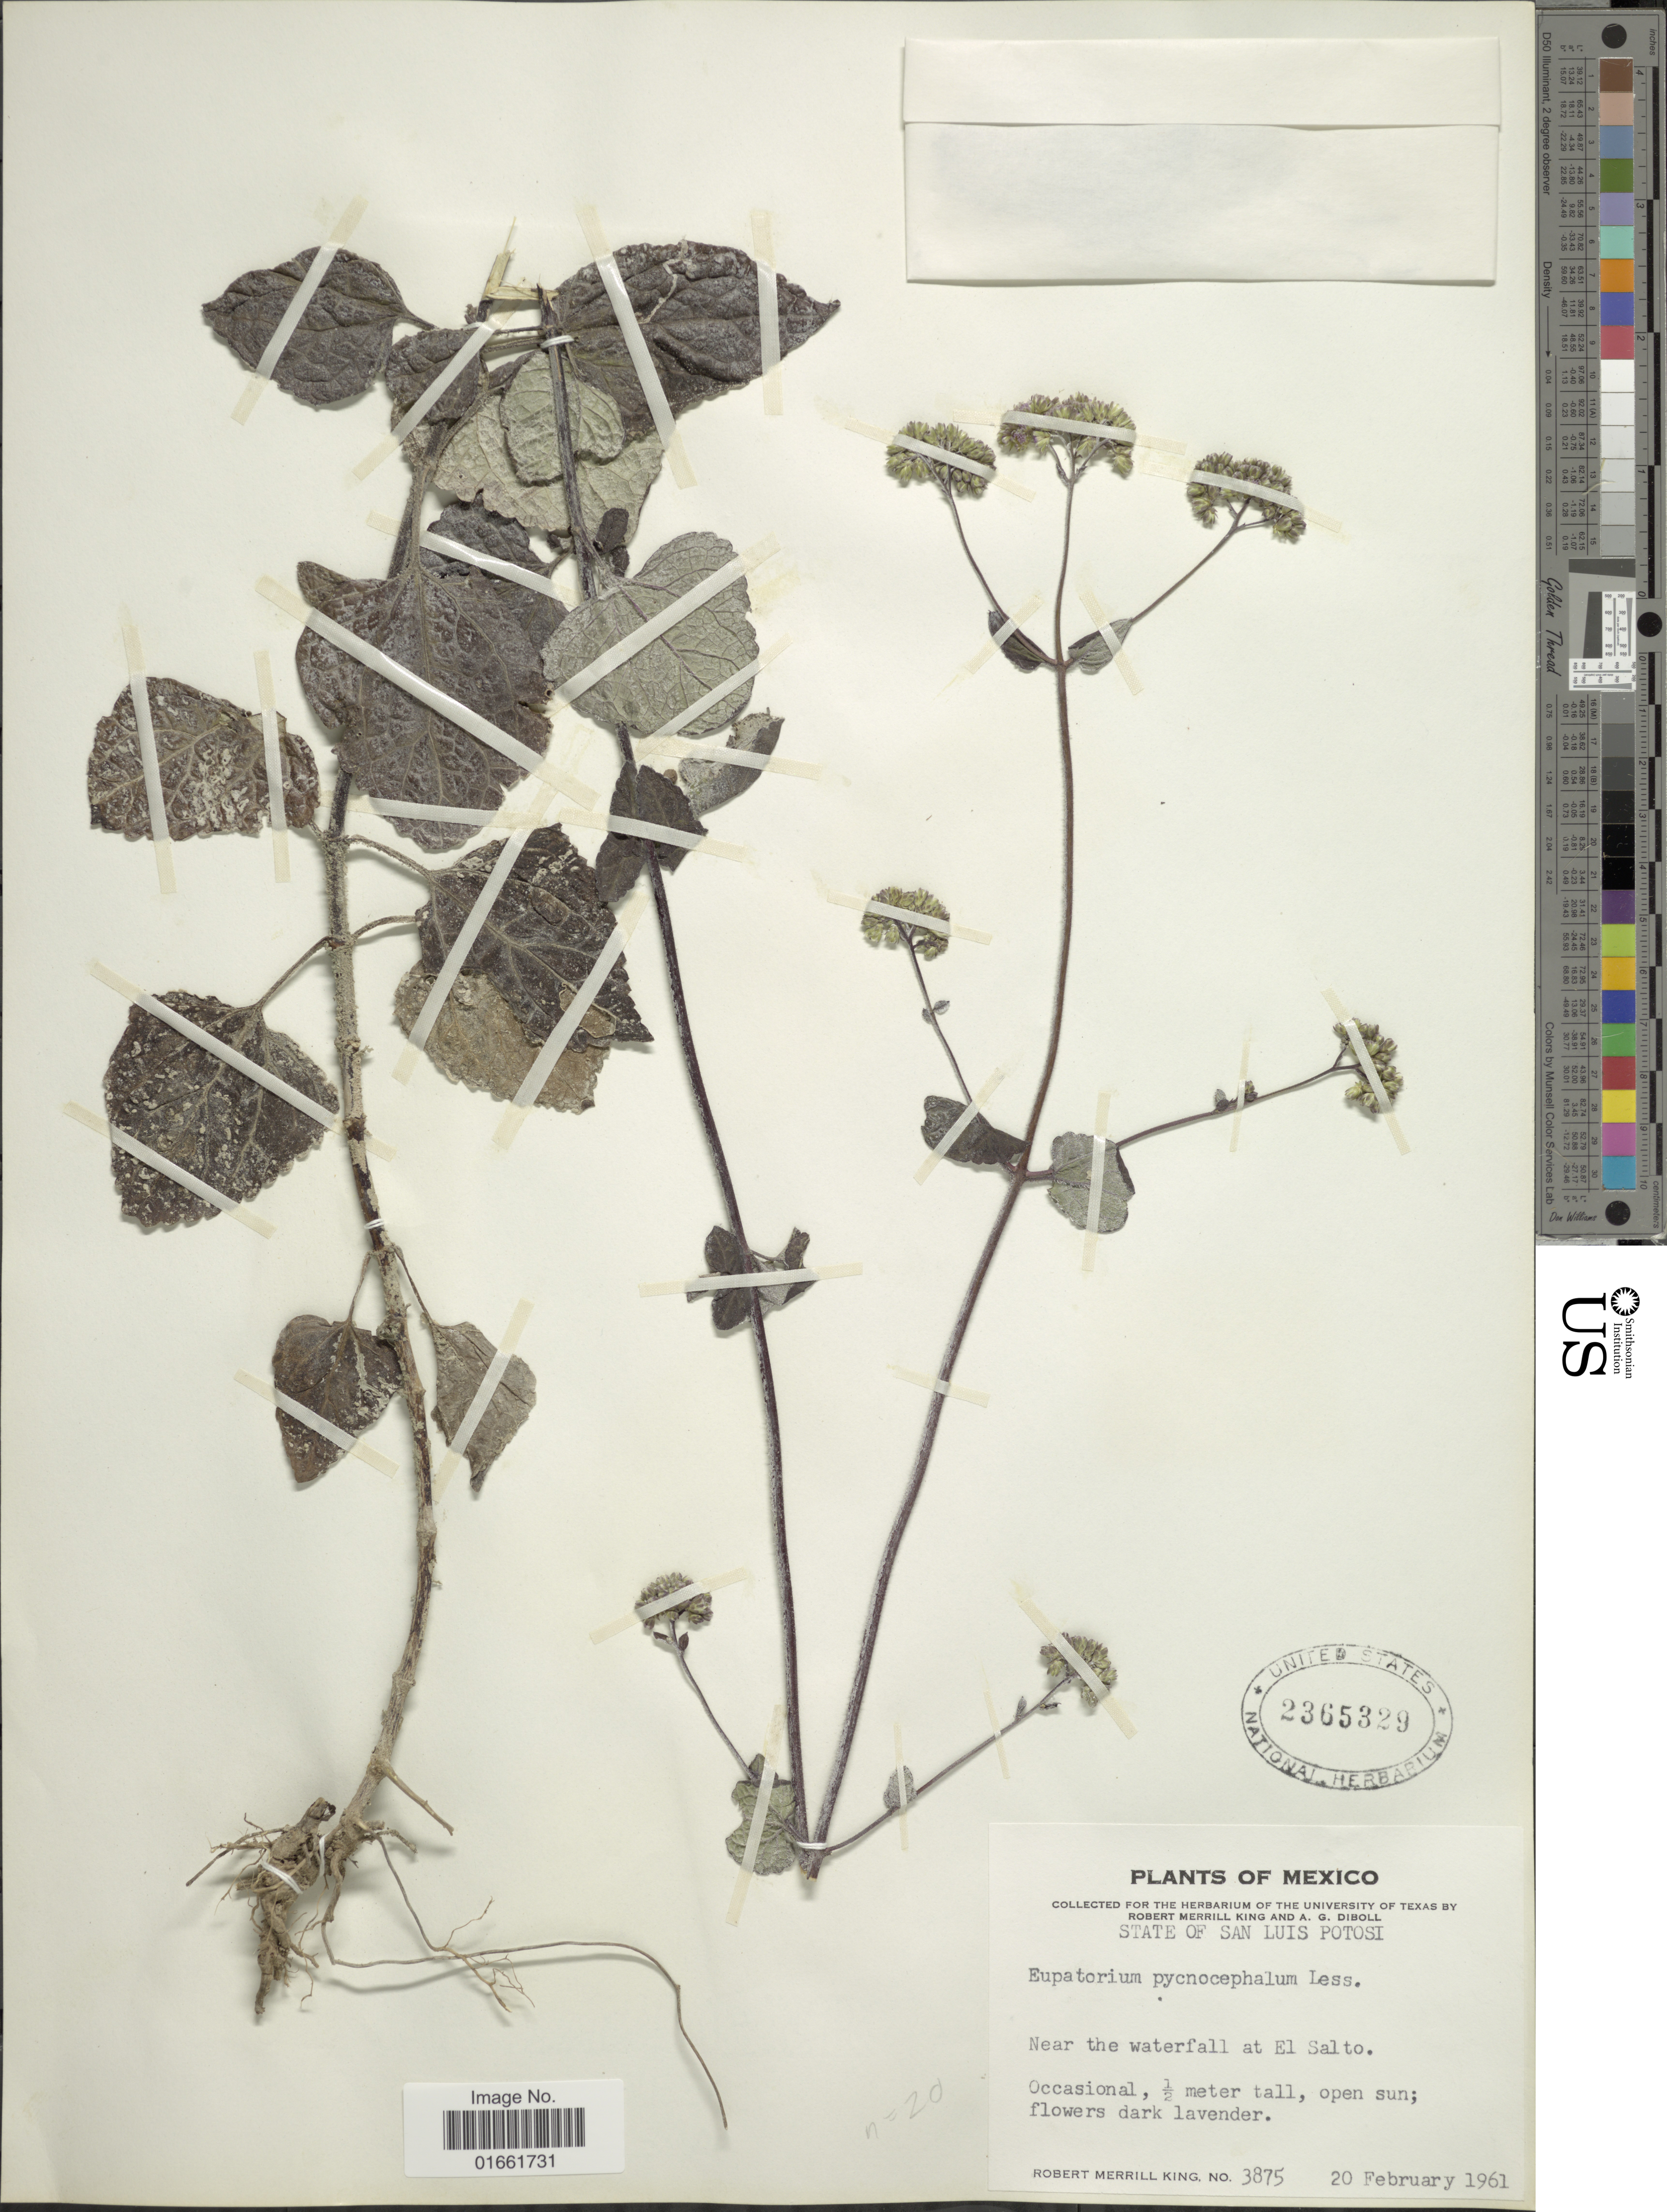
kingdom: Plantae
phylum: Tracheophyta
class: Magnoliopsida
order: Asterales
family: Asteraceae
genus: Fleischmannia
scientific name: Fleischmannia pratensis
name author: (Klatt) R.M. King & H. Rob.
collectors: R. M. King & A. Diboll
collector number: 3875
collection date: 1961-02-20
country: Mexico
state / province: San Luis Potosí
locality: Near the waterfall at El Salto.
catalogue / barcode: US 2365329